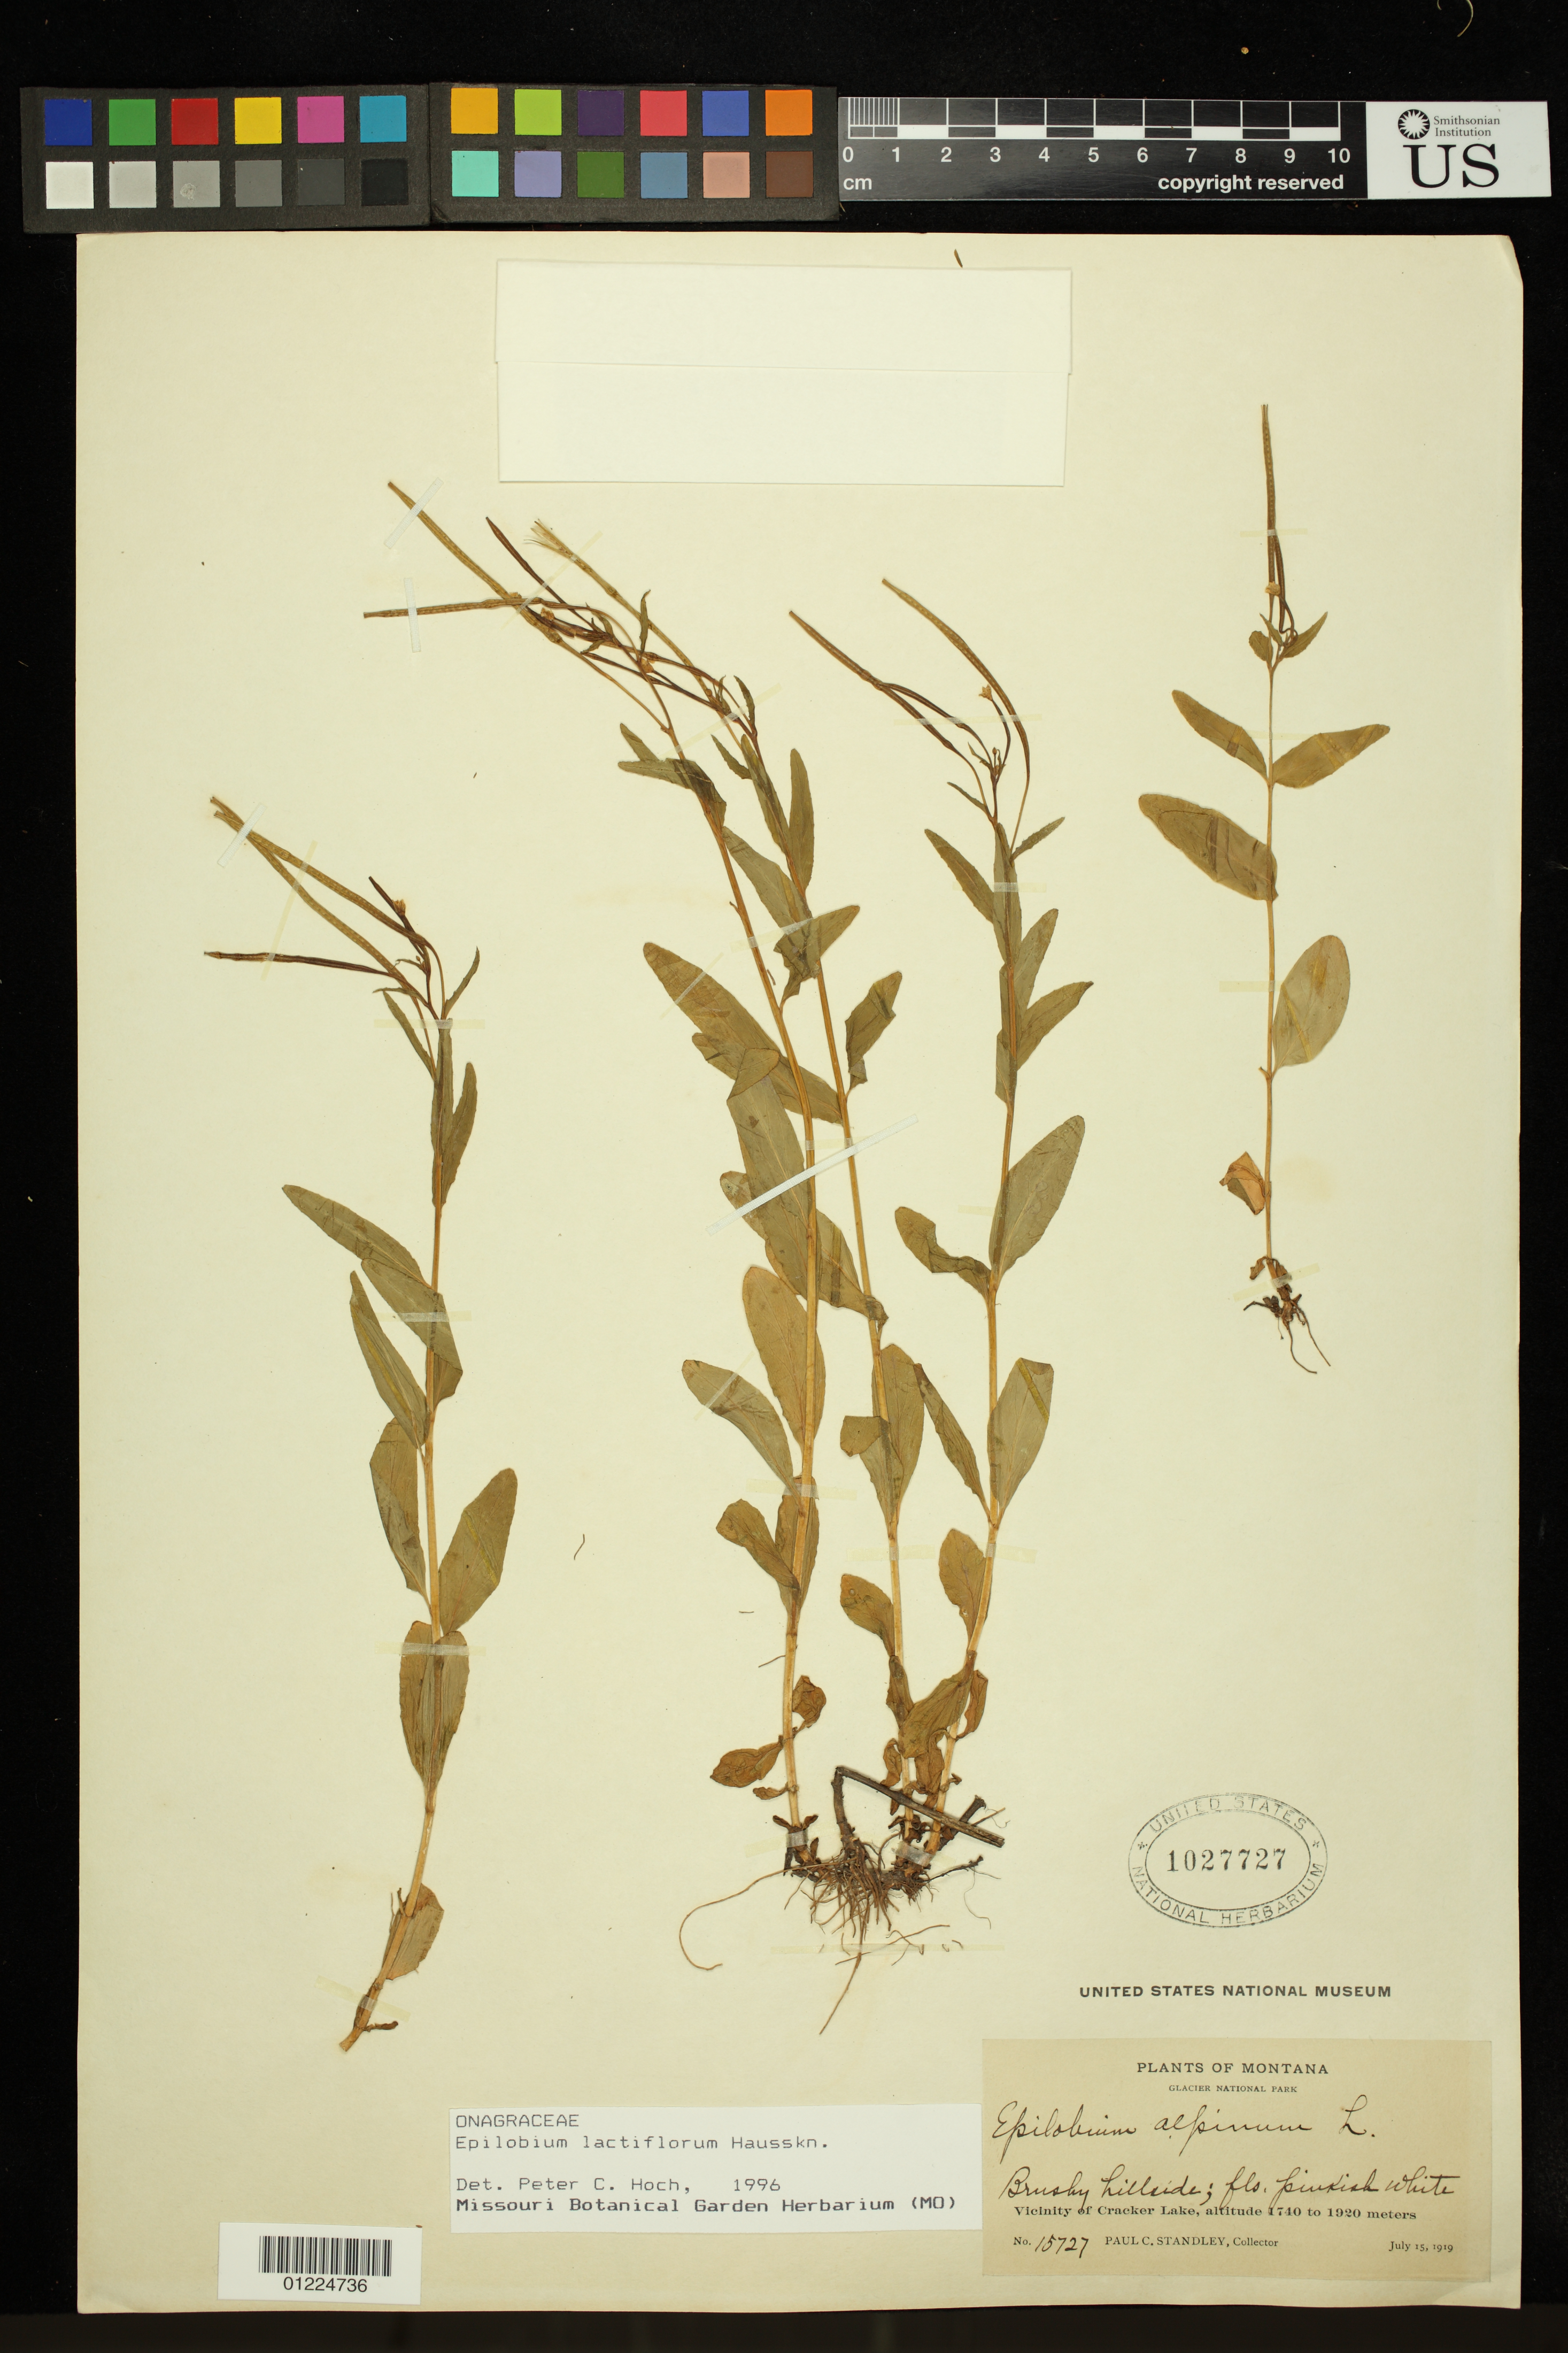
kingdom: Plantae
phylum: Tracheophyta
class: Magnoliopsida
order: Myrtales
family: Onagraceae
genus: Epilobium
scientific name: Epilobium lactiflorum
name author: Hausskn.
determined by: Hoch, P. C.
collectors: P. C. Standley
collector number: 15727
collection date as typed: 15 Jul 1919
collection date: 1919-07-15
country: United States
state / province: Montana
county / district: Glacier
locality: Glacier National Park, vicinity of Cracker Lake.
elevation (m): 1740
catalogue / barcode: US 1027727